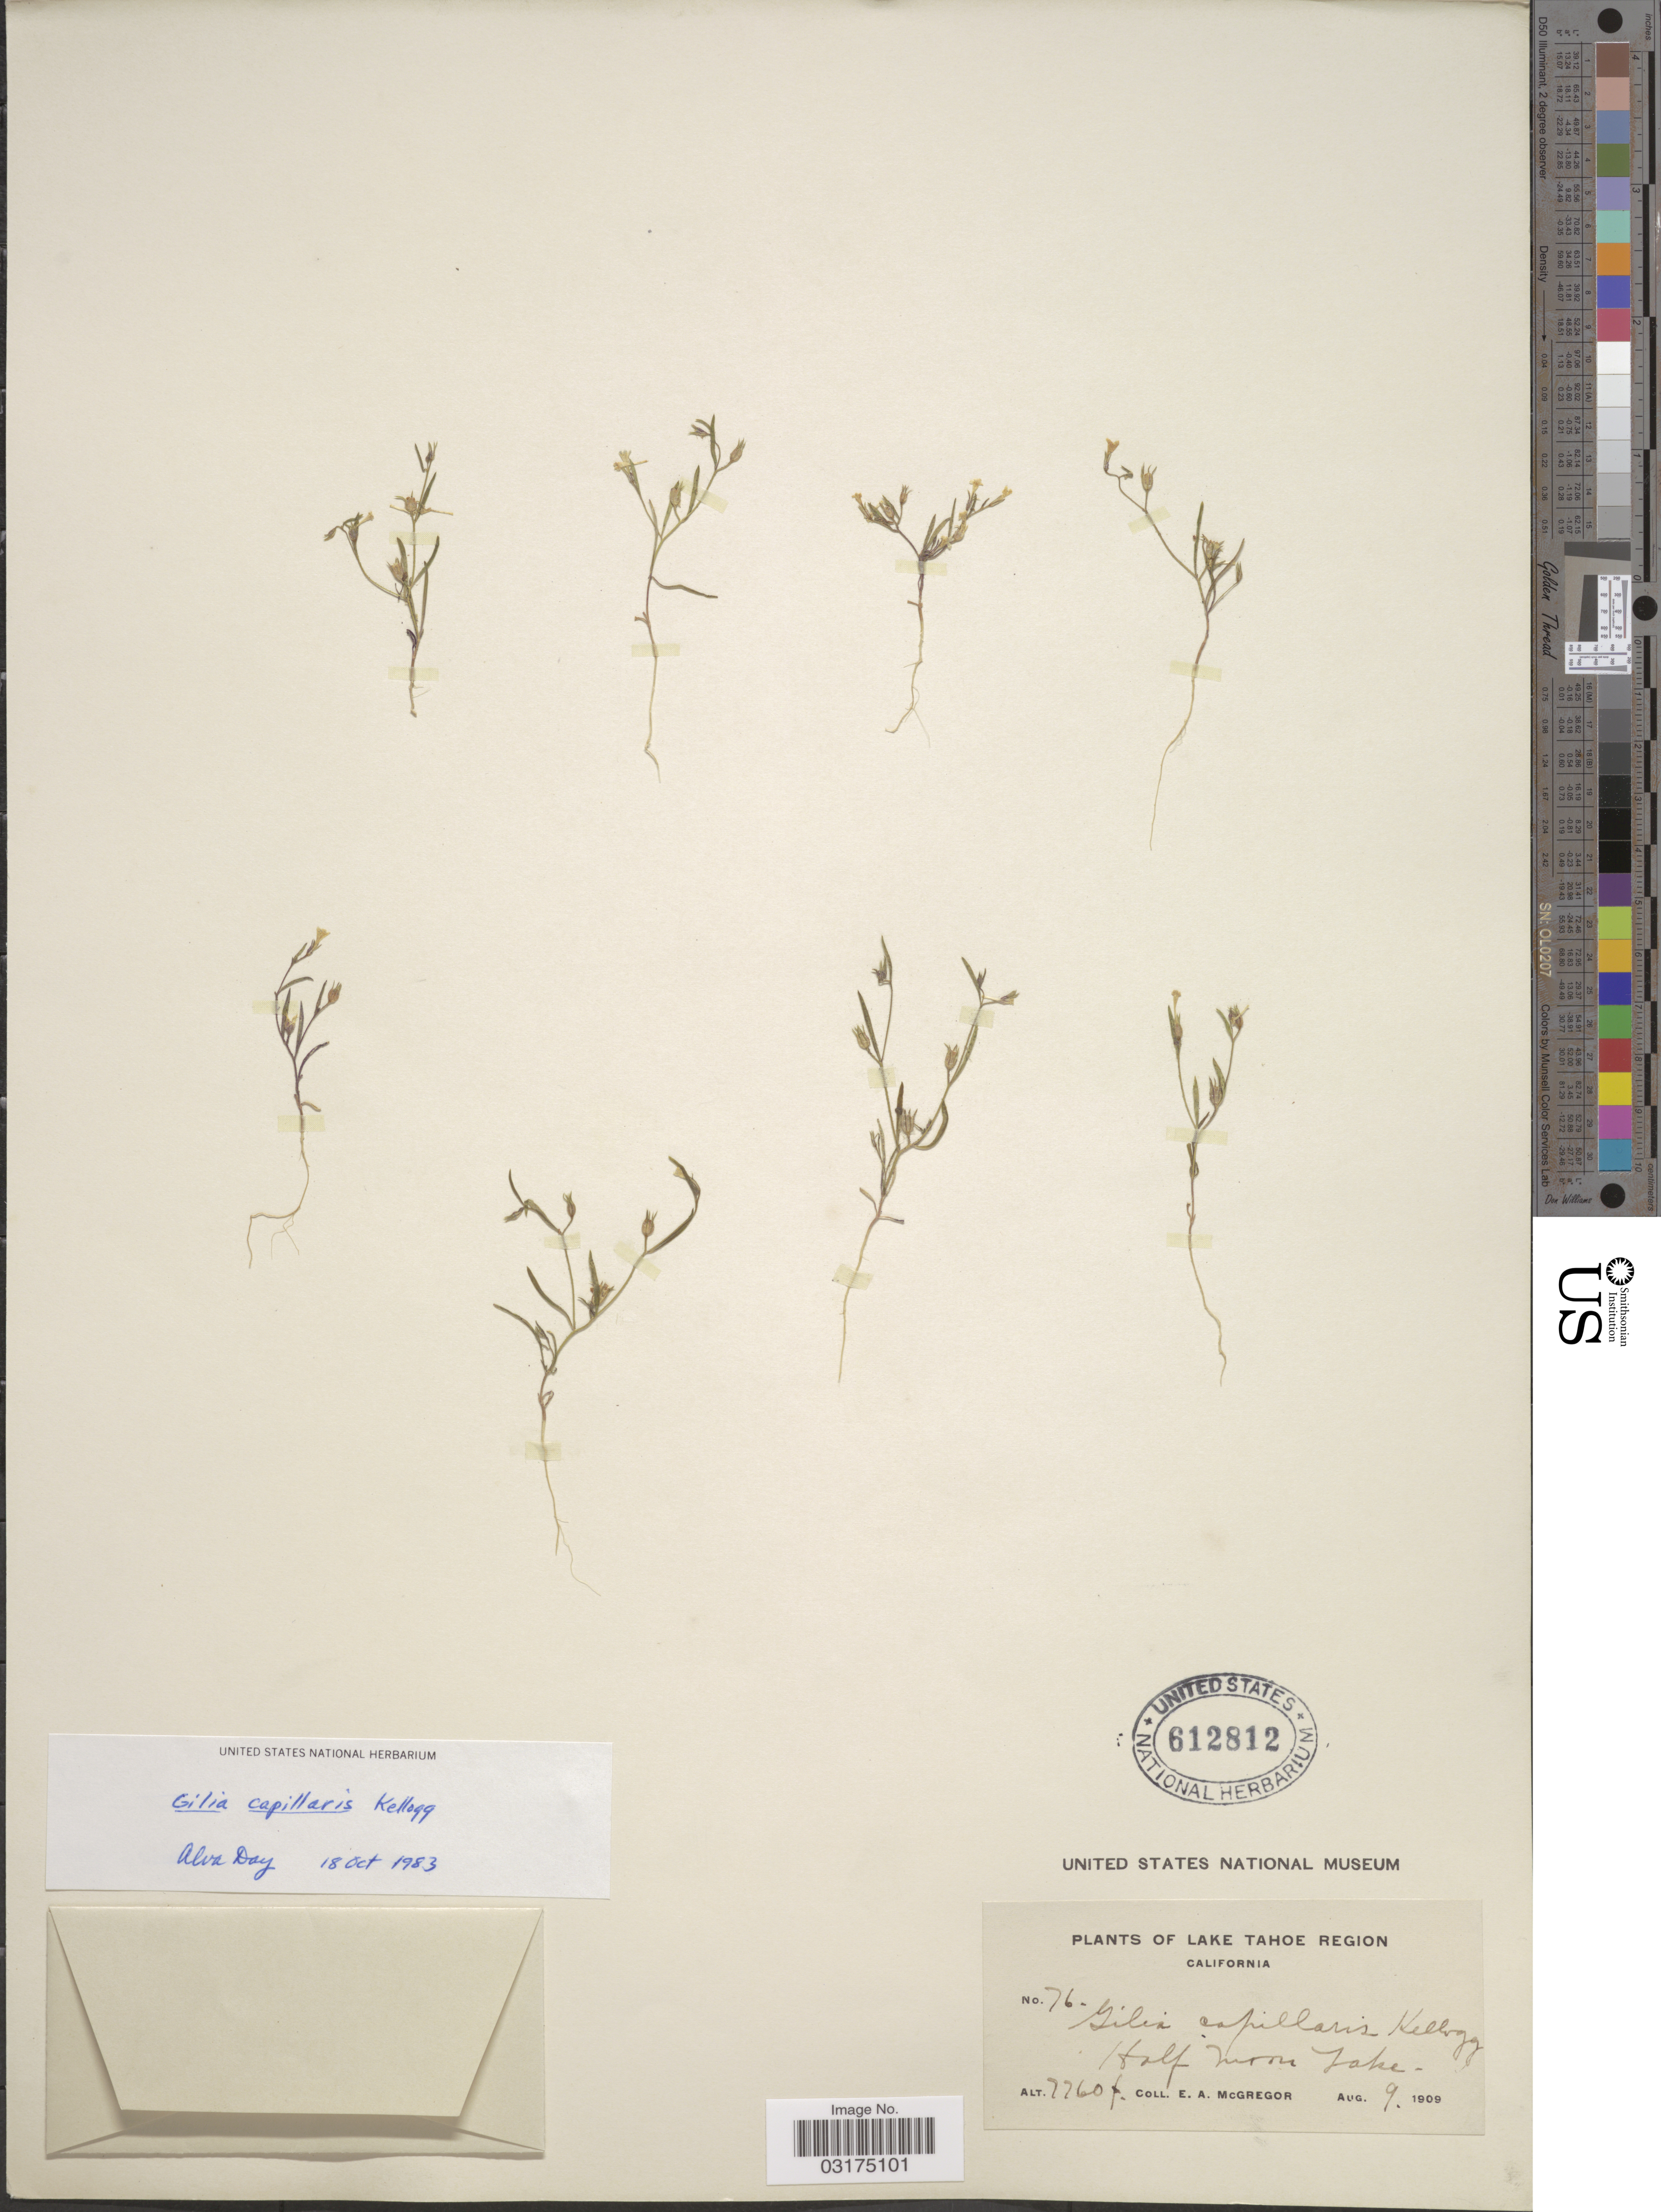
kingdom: Plantae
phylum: Tracheophyta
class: Magnoliopsida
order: Ericales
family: Polemoniaceae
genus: Navarretia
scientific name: Navarretia capillaris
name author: (Kellogg) Kuntze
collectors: E. A. McGregor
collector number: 76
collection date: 1909-08-09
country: United States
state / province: California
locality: Lake Tahoe Region, Half Moon Lake.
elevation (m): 2365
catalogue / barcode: US 612812